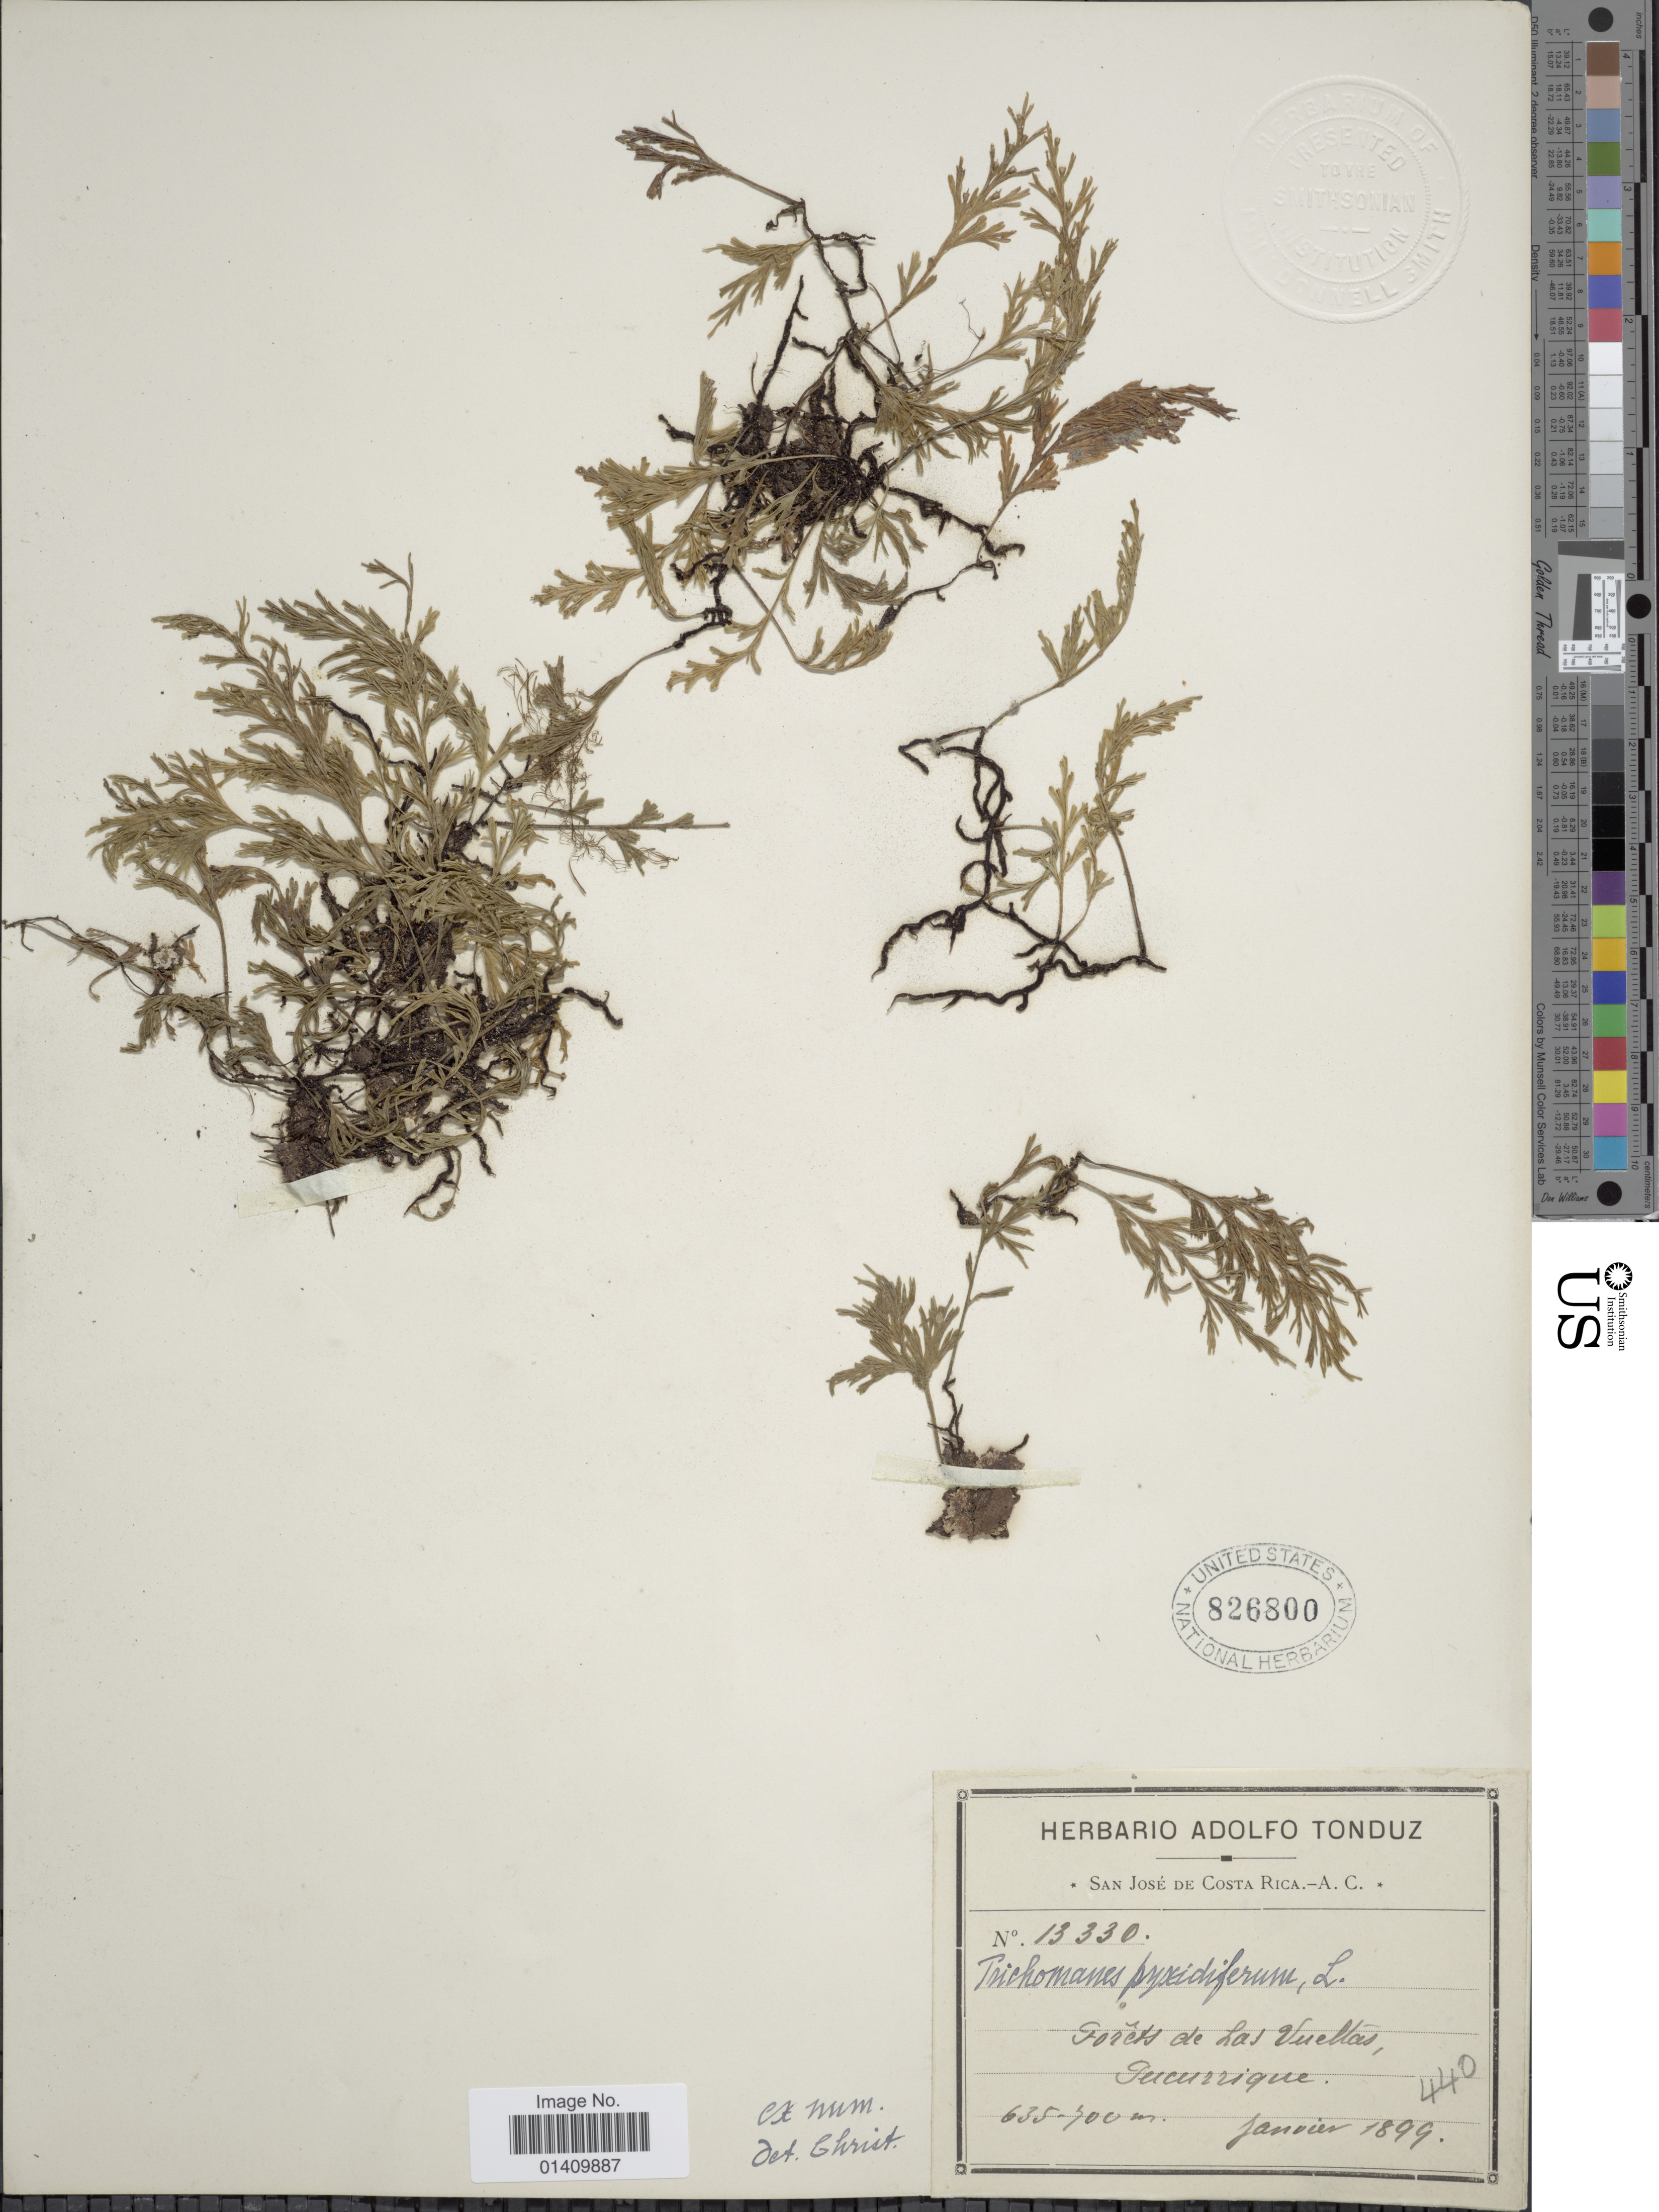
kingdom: Plantae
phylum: Tracheophyta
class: Polypodiopsida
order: Hymenophyllales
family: Hymenophyllaceae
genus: Polyphlebium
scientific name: Polyphlebium pyxidiferum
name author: (L.) Ebihara & Dubuisson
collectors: ex Herb. Adolfo Tonduz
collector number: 13330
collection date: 1899-01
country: Costa Rica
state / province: Cartago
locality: Forêts de Las Vueltas, Tucurrique.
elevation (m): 635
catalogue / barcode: US 826800